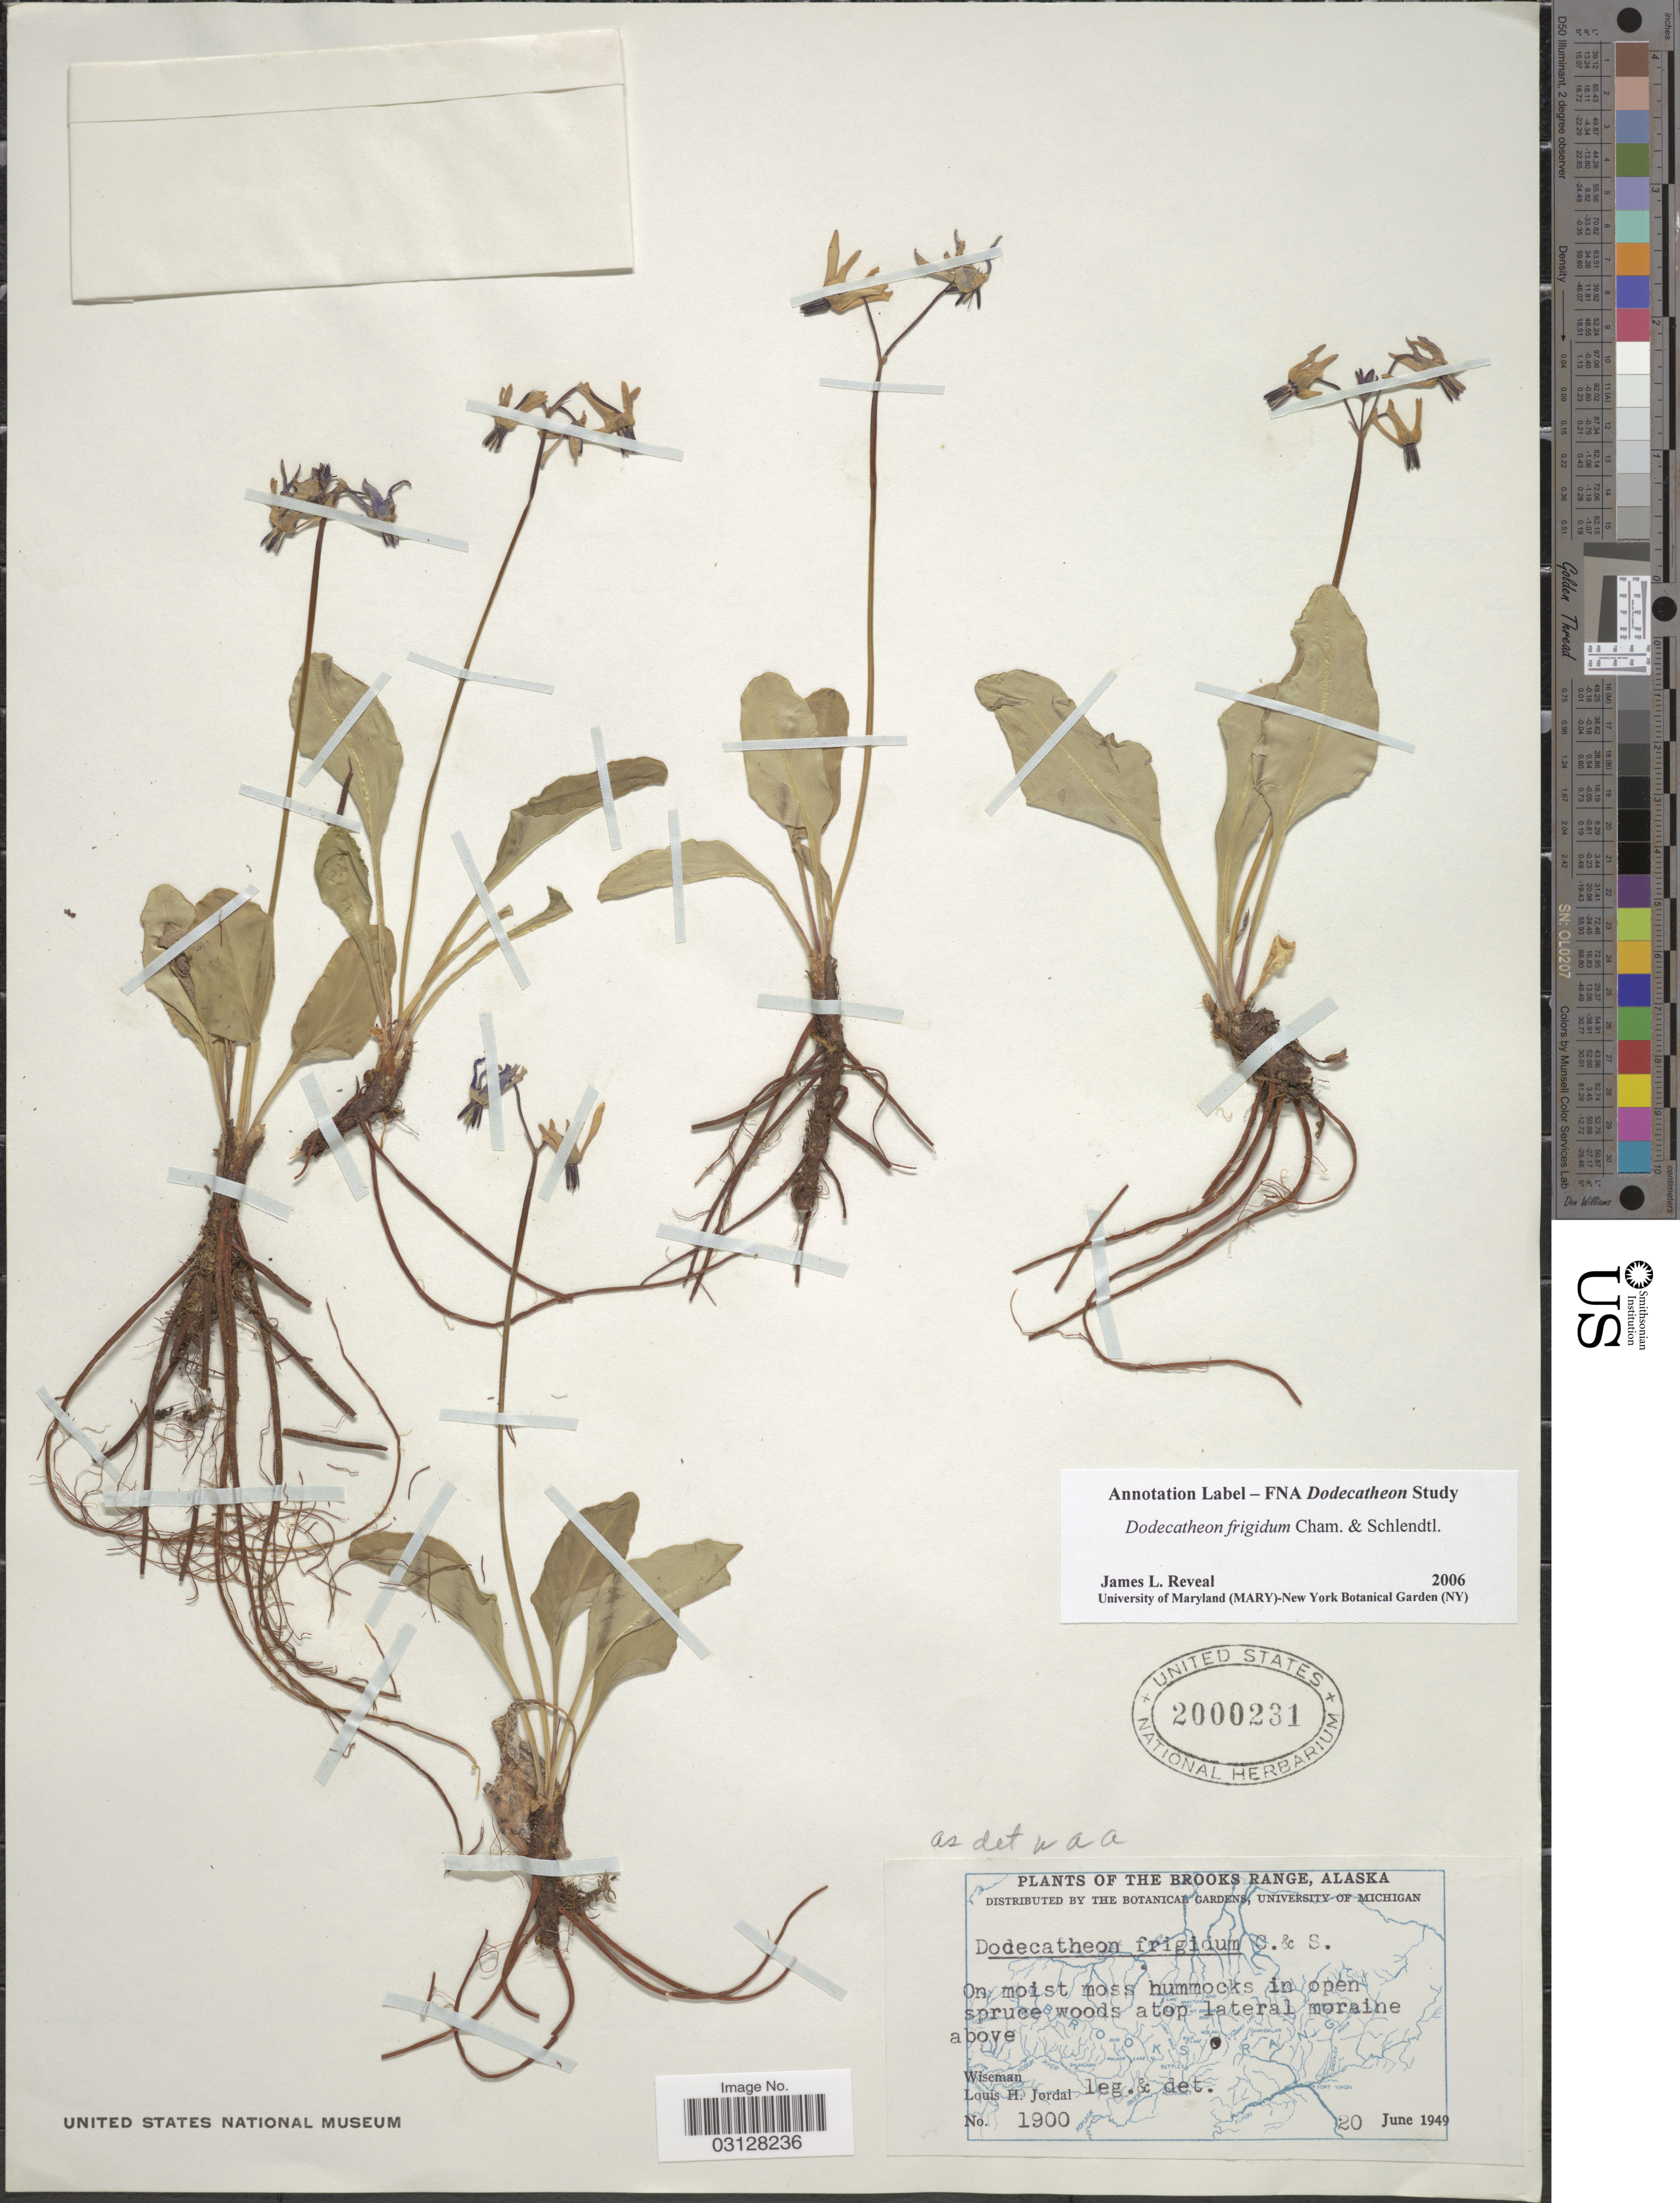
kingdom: Plantae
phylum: Tracheophyta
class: Magnoliopsida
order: Ericales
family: Primulaceae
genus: Dodecatheon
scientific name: Dodecatheon frigidum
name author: Cham. & Schltdl.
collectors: L. Jordal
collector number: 1900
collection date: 1949-06-20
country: United States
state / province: Alaska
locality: Brooks Range. Wiseman.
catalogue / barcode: US 2000231